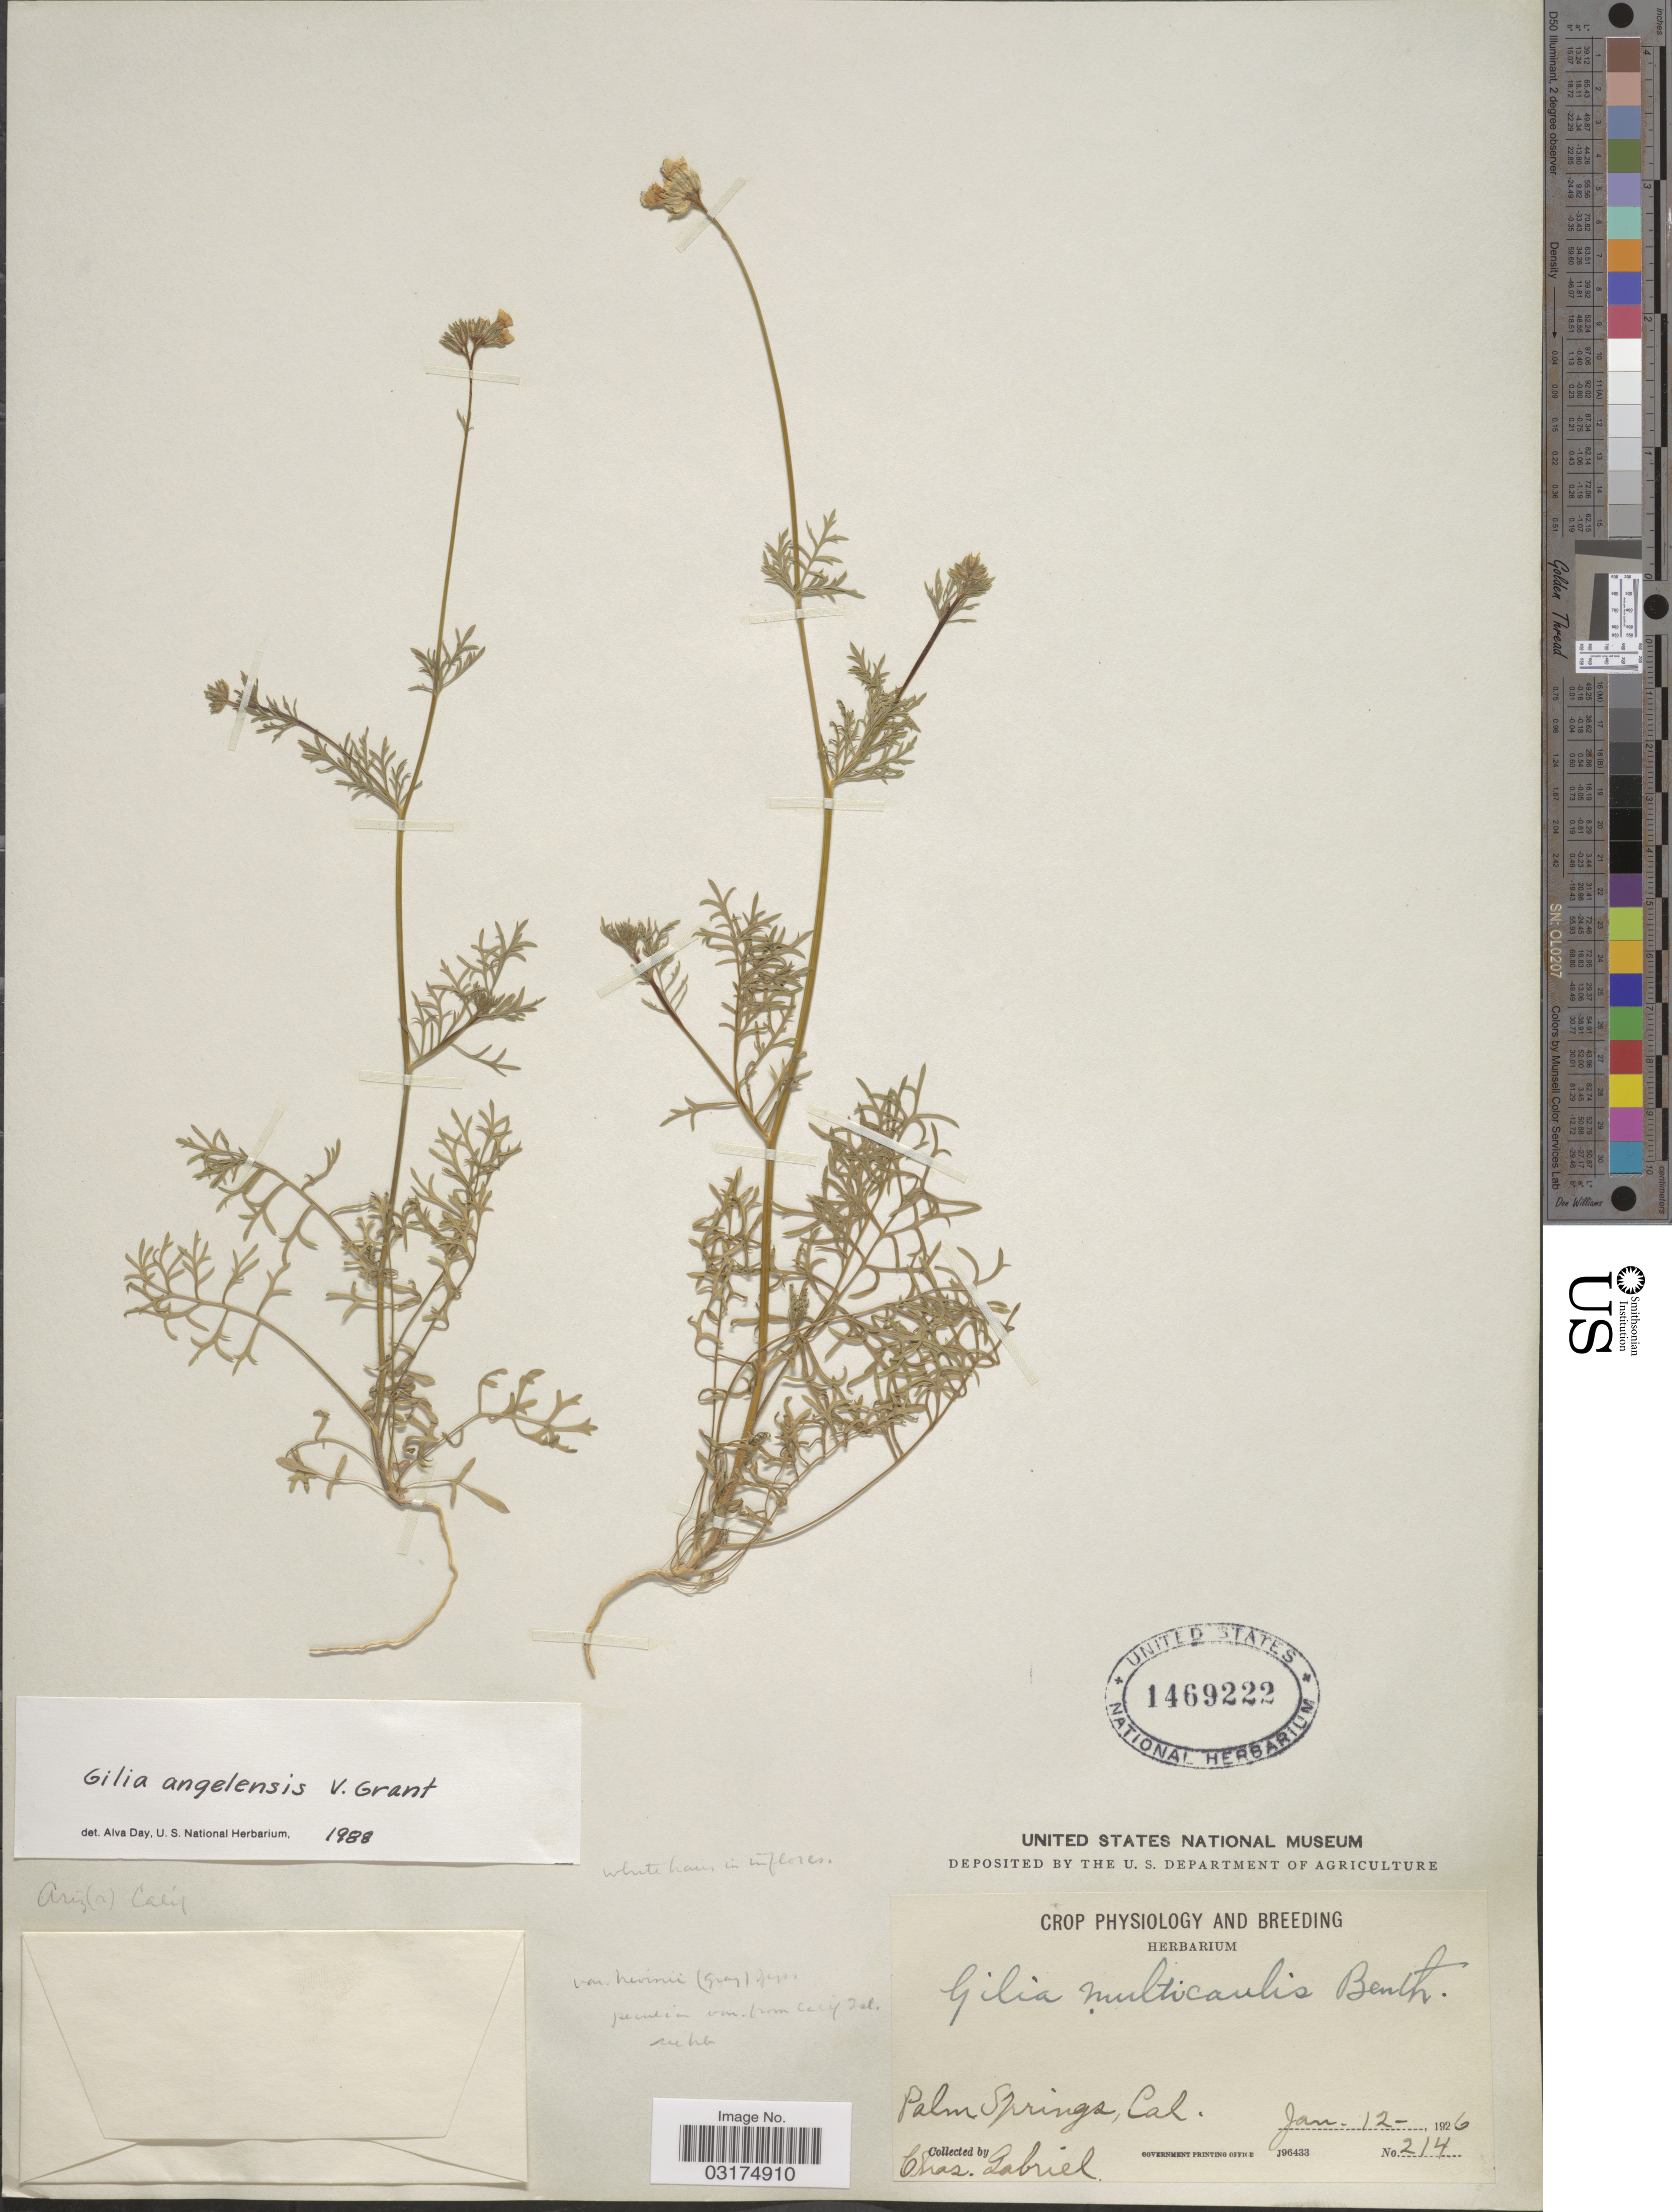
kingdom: Plantae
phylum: Tracheophyta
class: Magnoliopsida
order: Ericales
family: Polemoniaceae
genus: Gilia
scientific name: Gilia angelensis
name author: V.E. Grant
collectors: C. Gabriel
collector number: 214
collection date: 1926-01-12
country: United States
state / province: California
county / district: Riverside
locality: Palm Springs, Cal.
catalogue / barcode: US 1469222